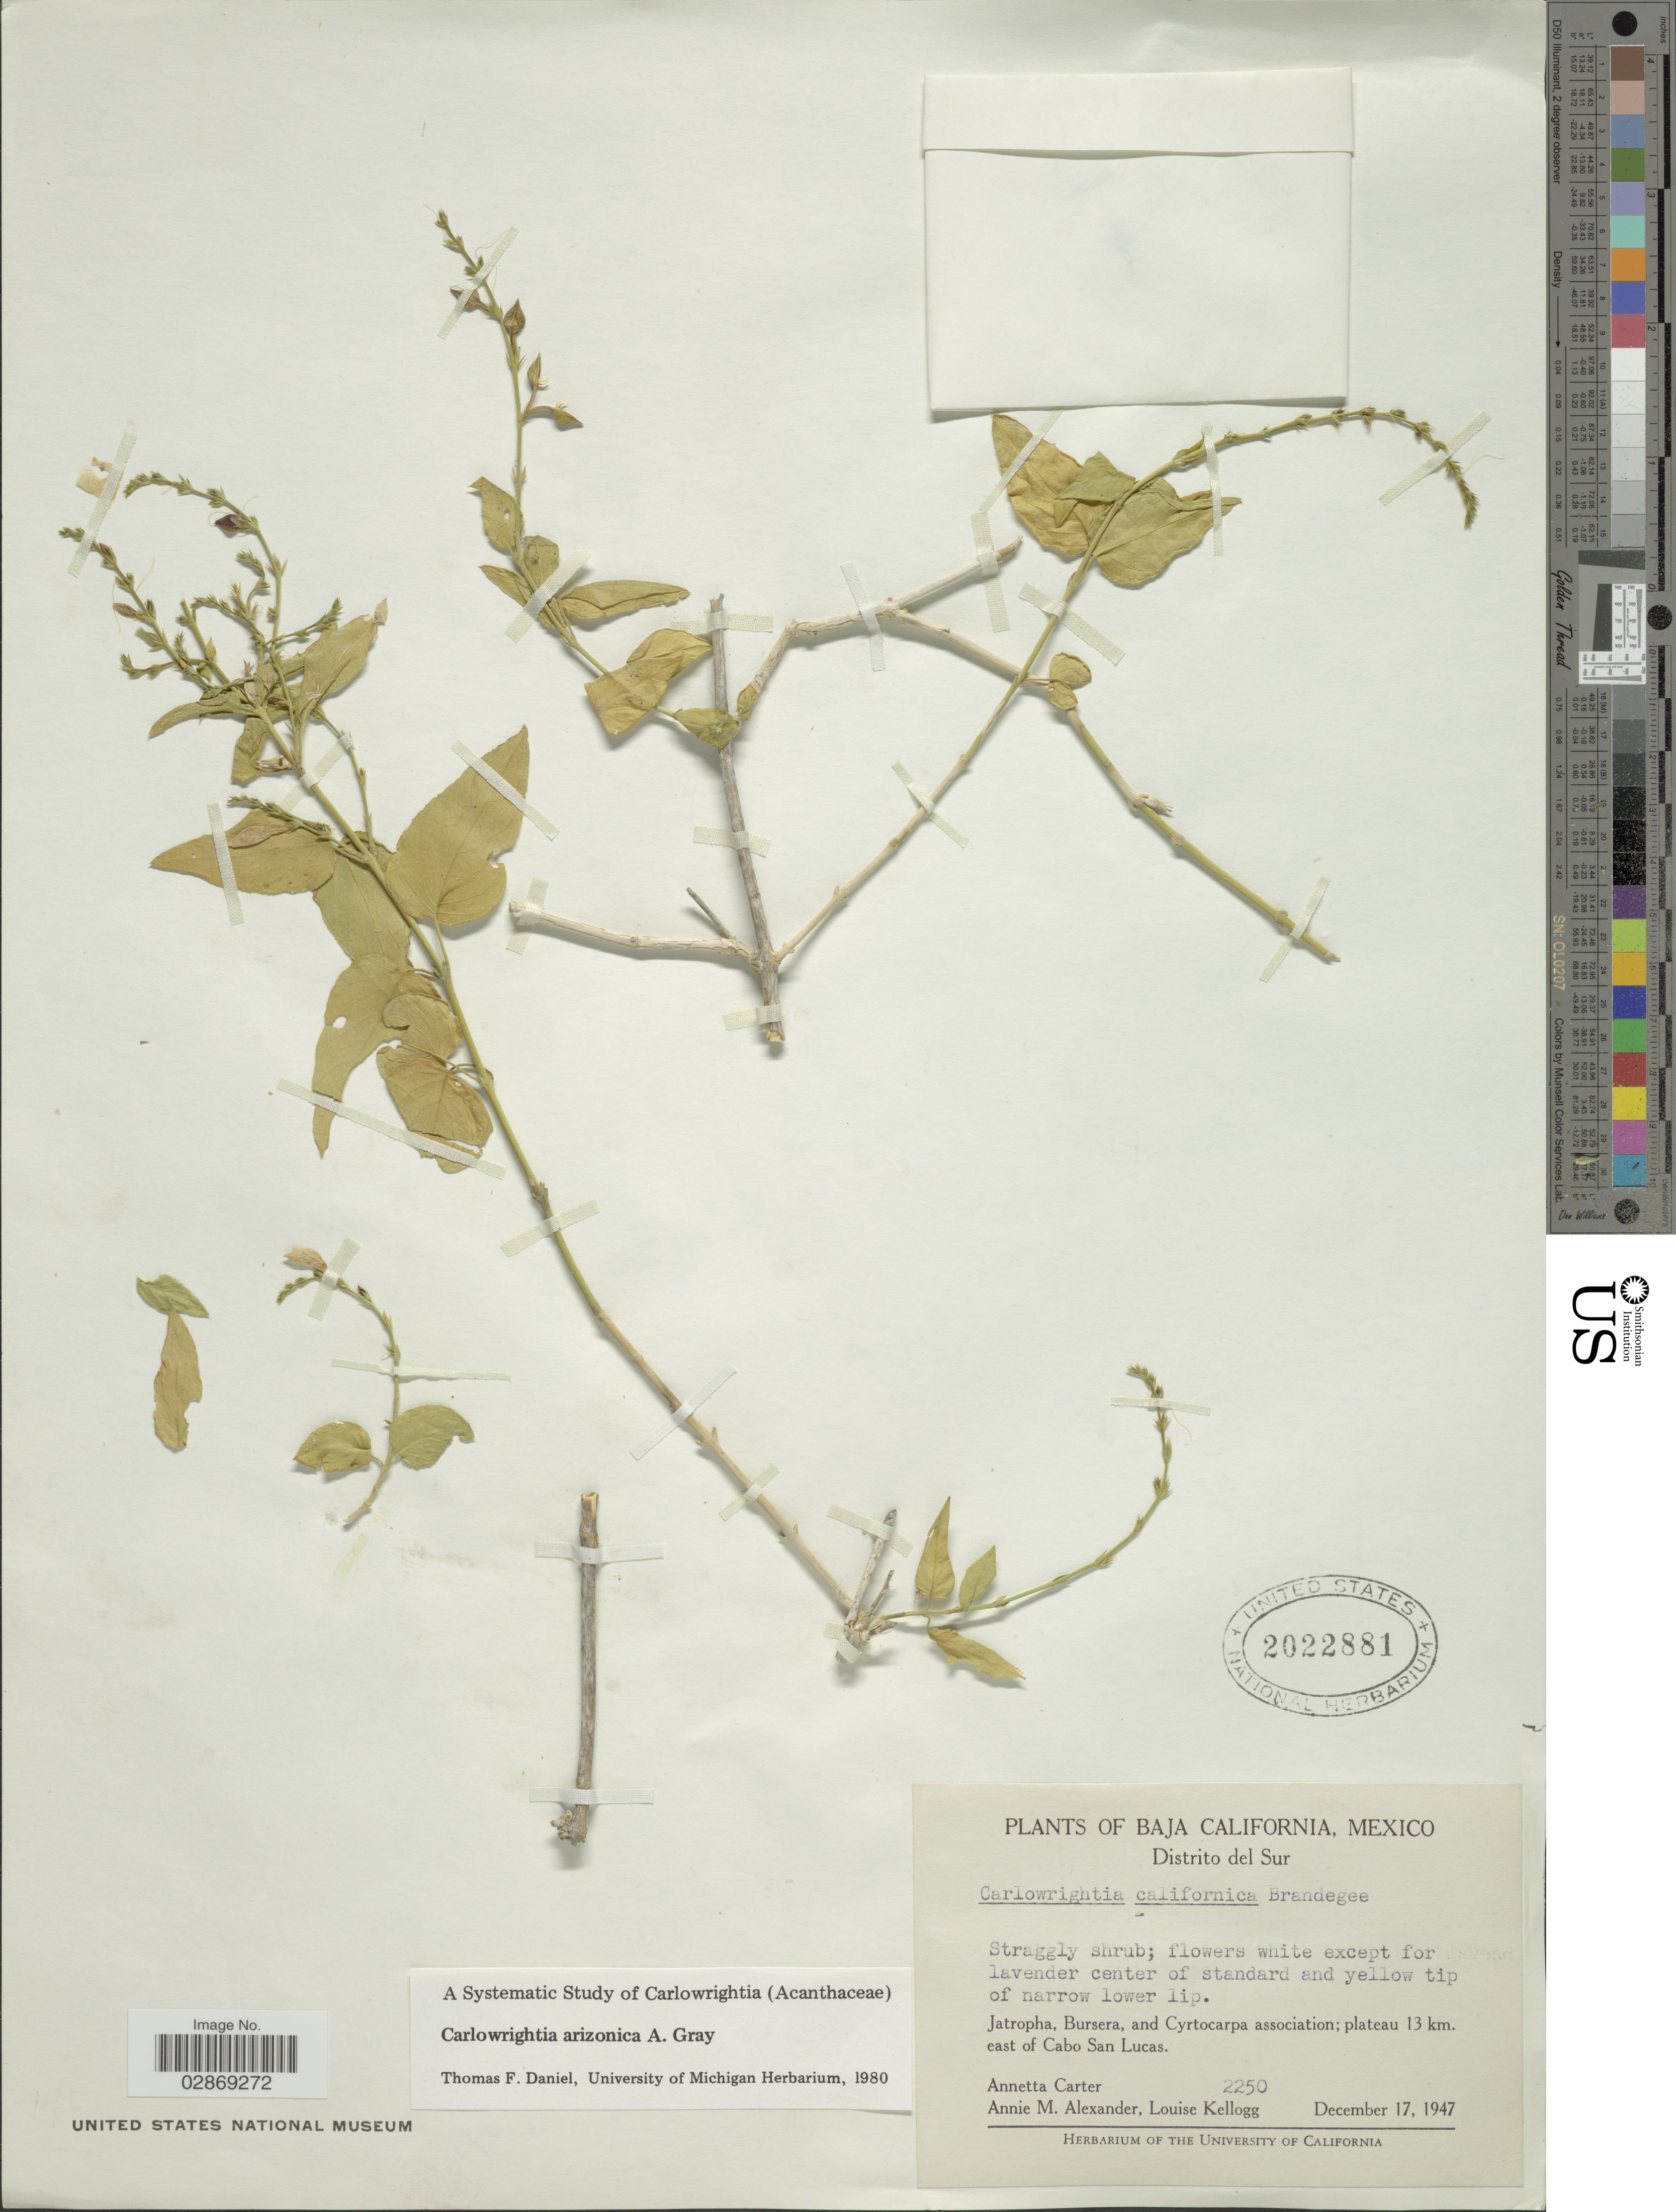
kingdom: Plantae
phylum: Tracheophyta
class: Magnoliopsida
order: Lamiales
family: Acanthaceae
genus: Carlowrightia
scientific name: Carlowrightia arizonica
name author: A. Gray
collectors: A. Carter, A. M. Alexander & L. Kellogg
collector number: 2250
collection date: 1947-12-17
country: Mexico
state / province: Baja California Sur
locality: Distrito del Sur, plateau 13 km. east of Cabo San Lucas.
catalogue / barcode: US 2022881